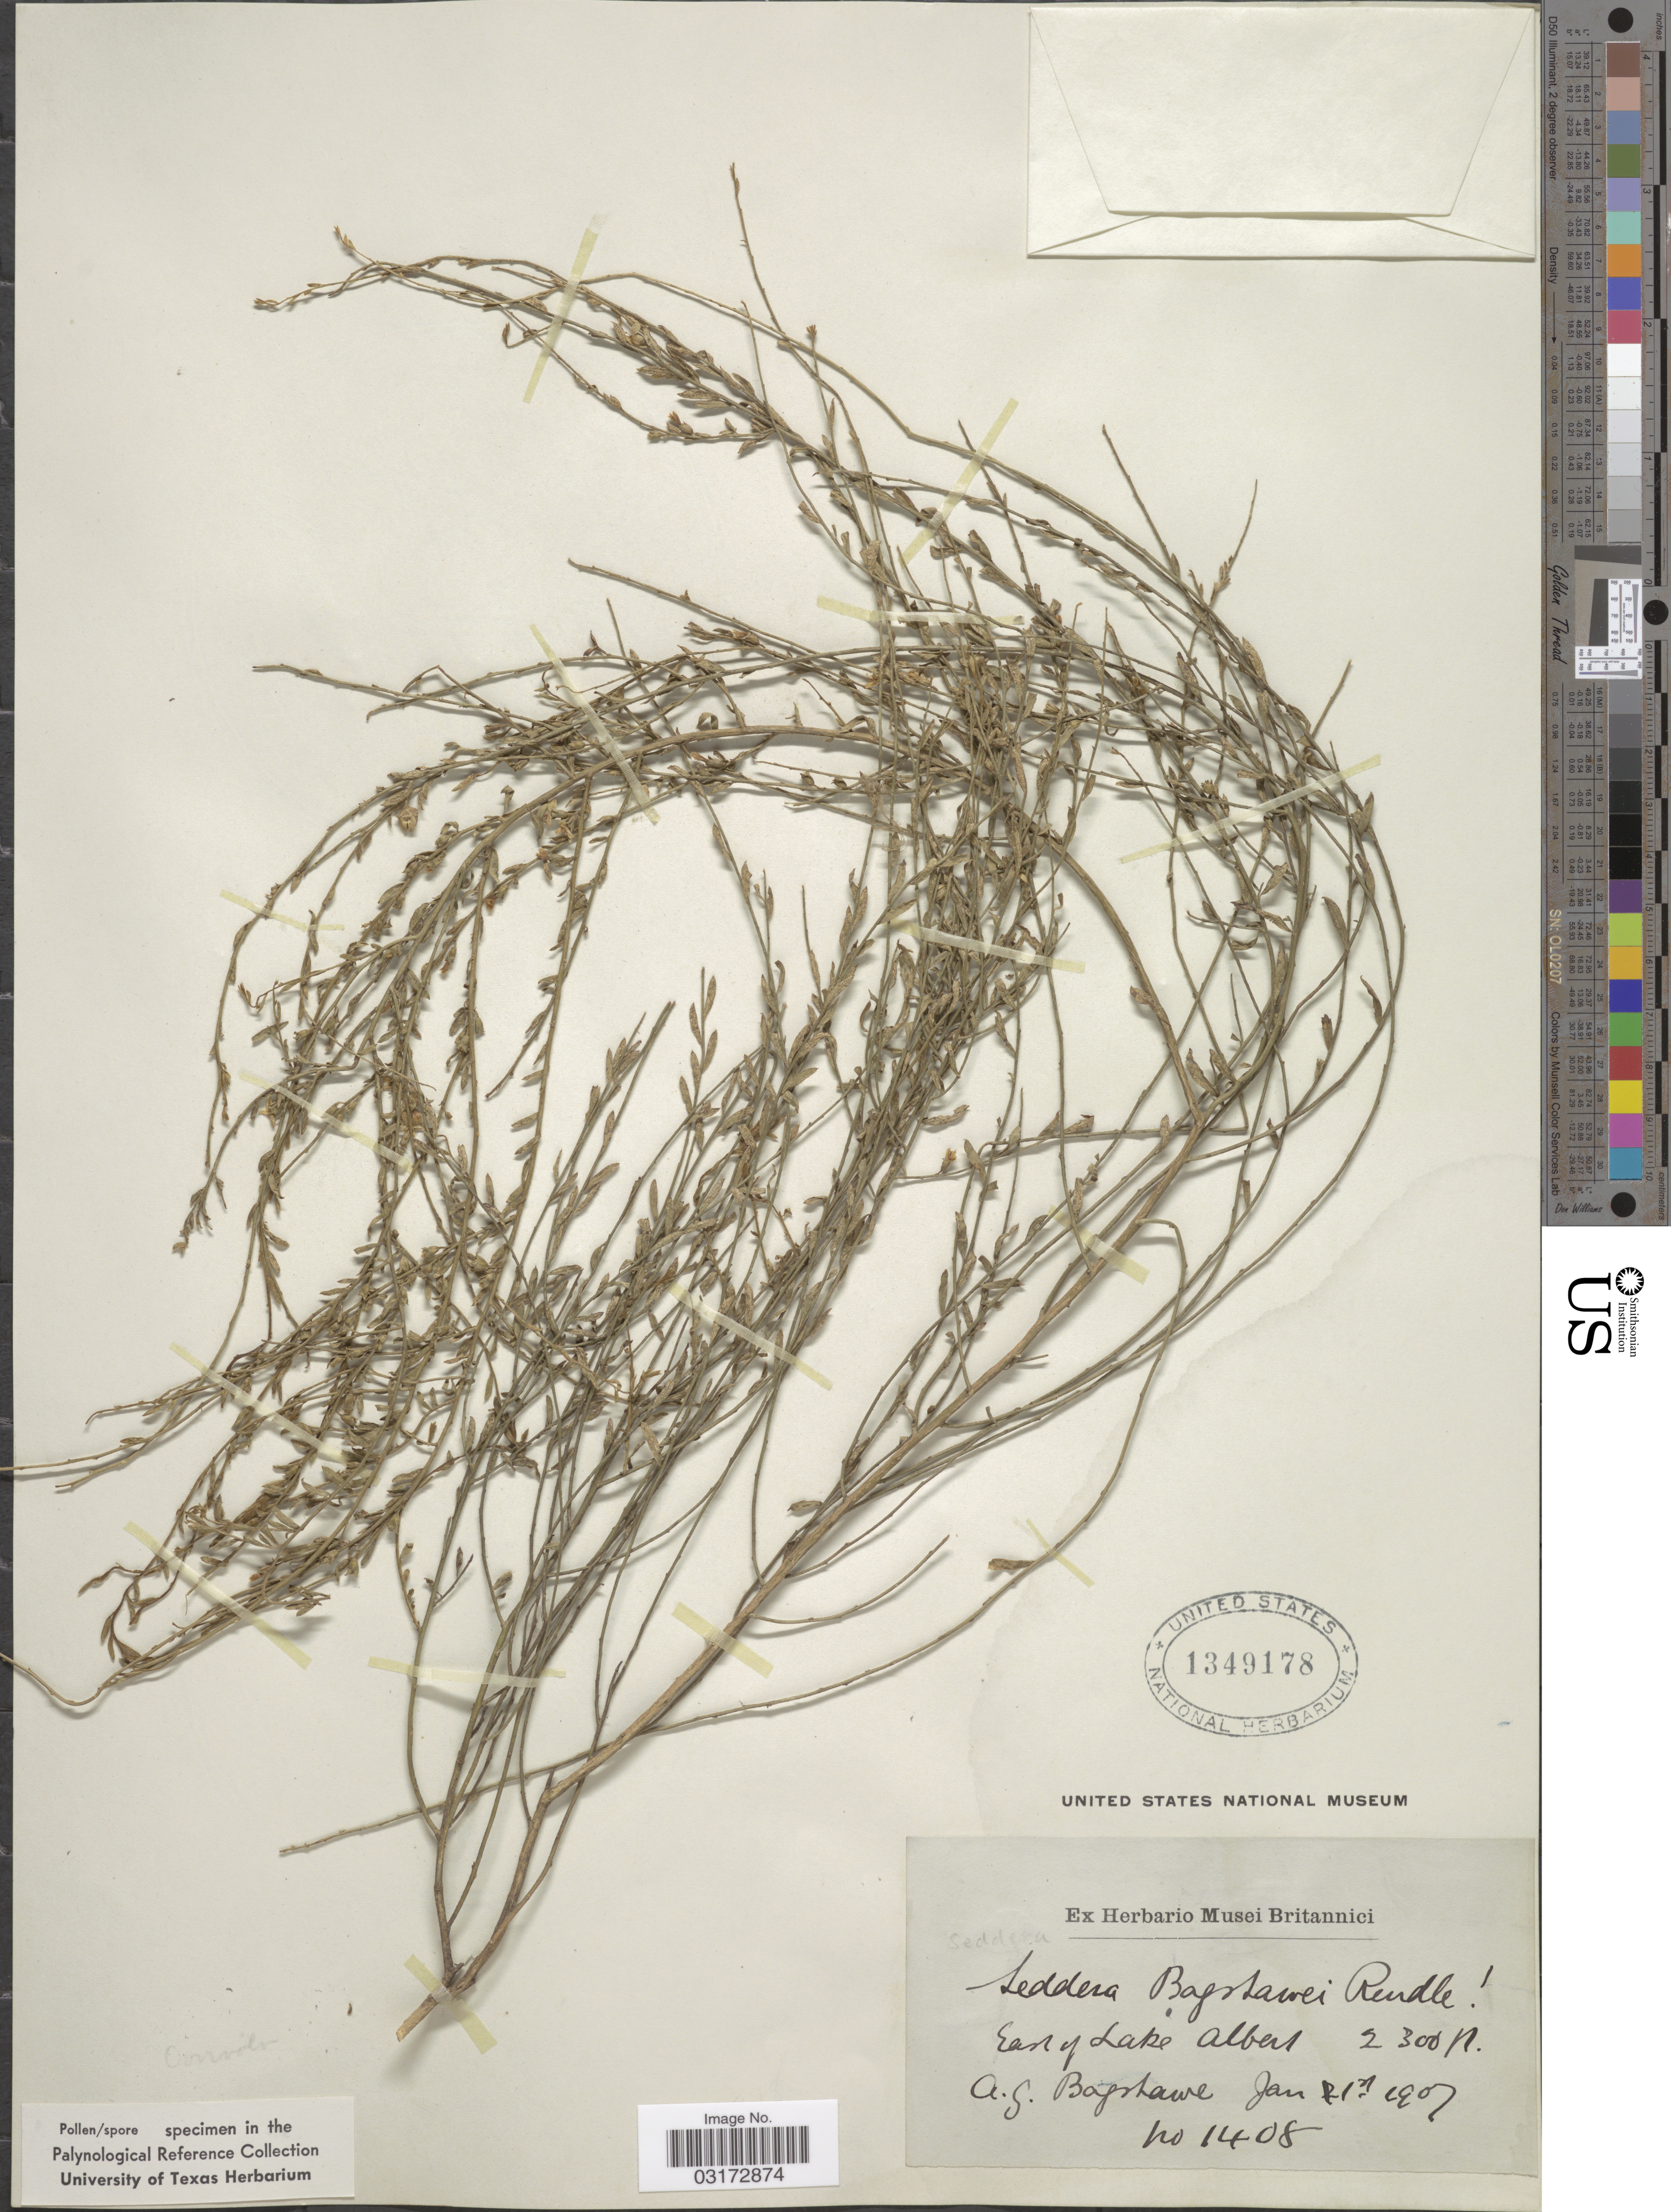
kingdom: Plantae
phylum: Tracheophyta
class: Magnoliopsida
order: Solanales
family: Convolvulaceae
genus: Seddera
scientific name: Seddera bagshawei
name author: Rendle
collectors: A. Bagshawe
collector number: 1408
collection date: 1907-01-21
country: Uganda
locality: East of Lake Albert.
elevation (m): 2300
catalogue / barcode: US 1349178